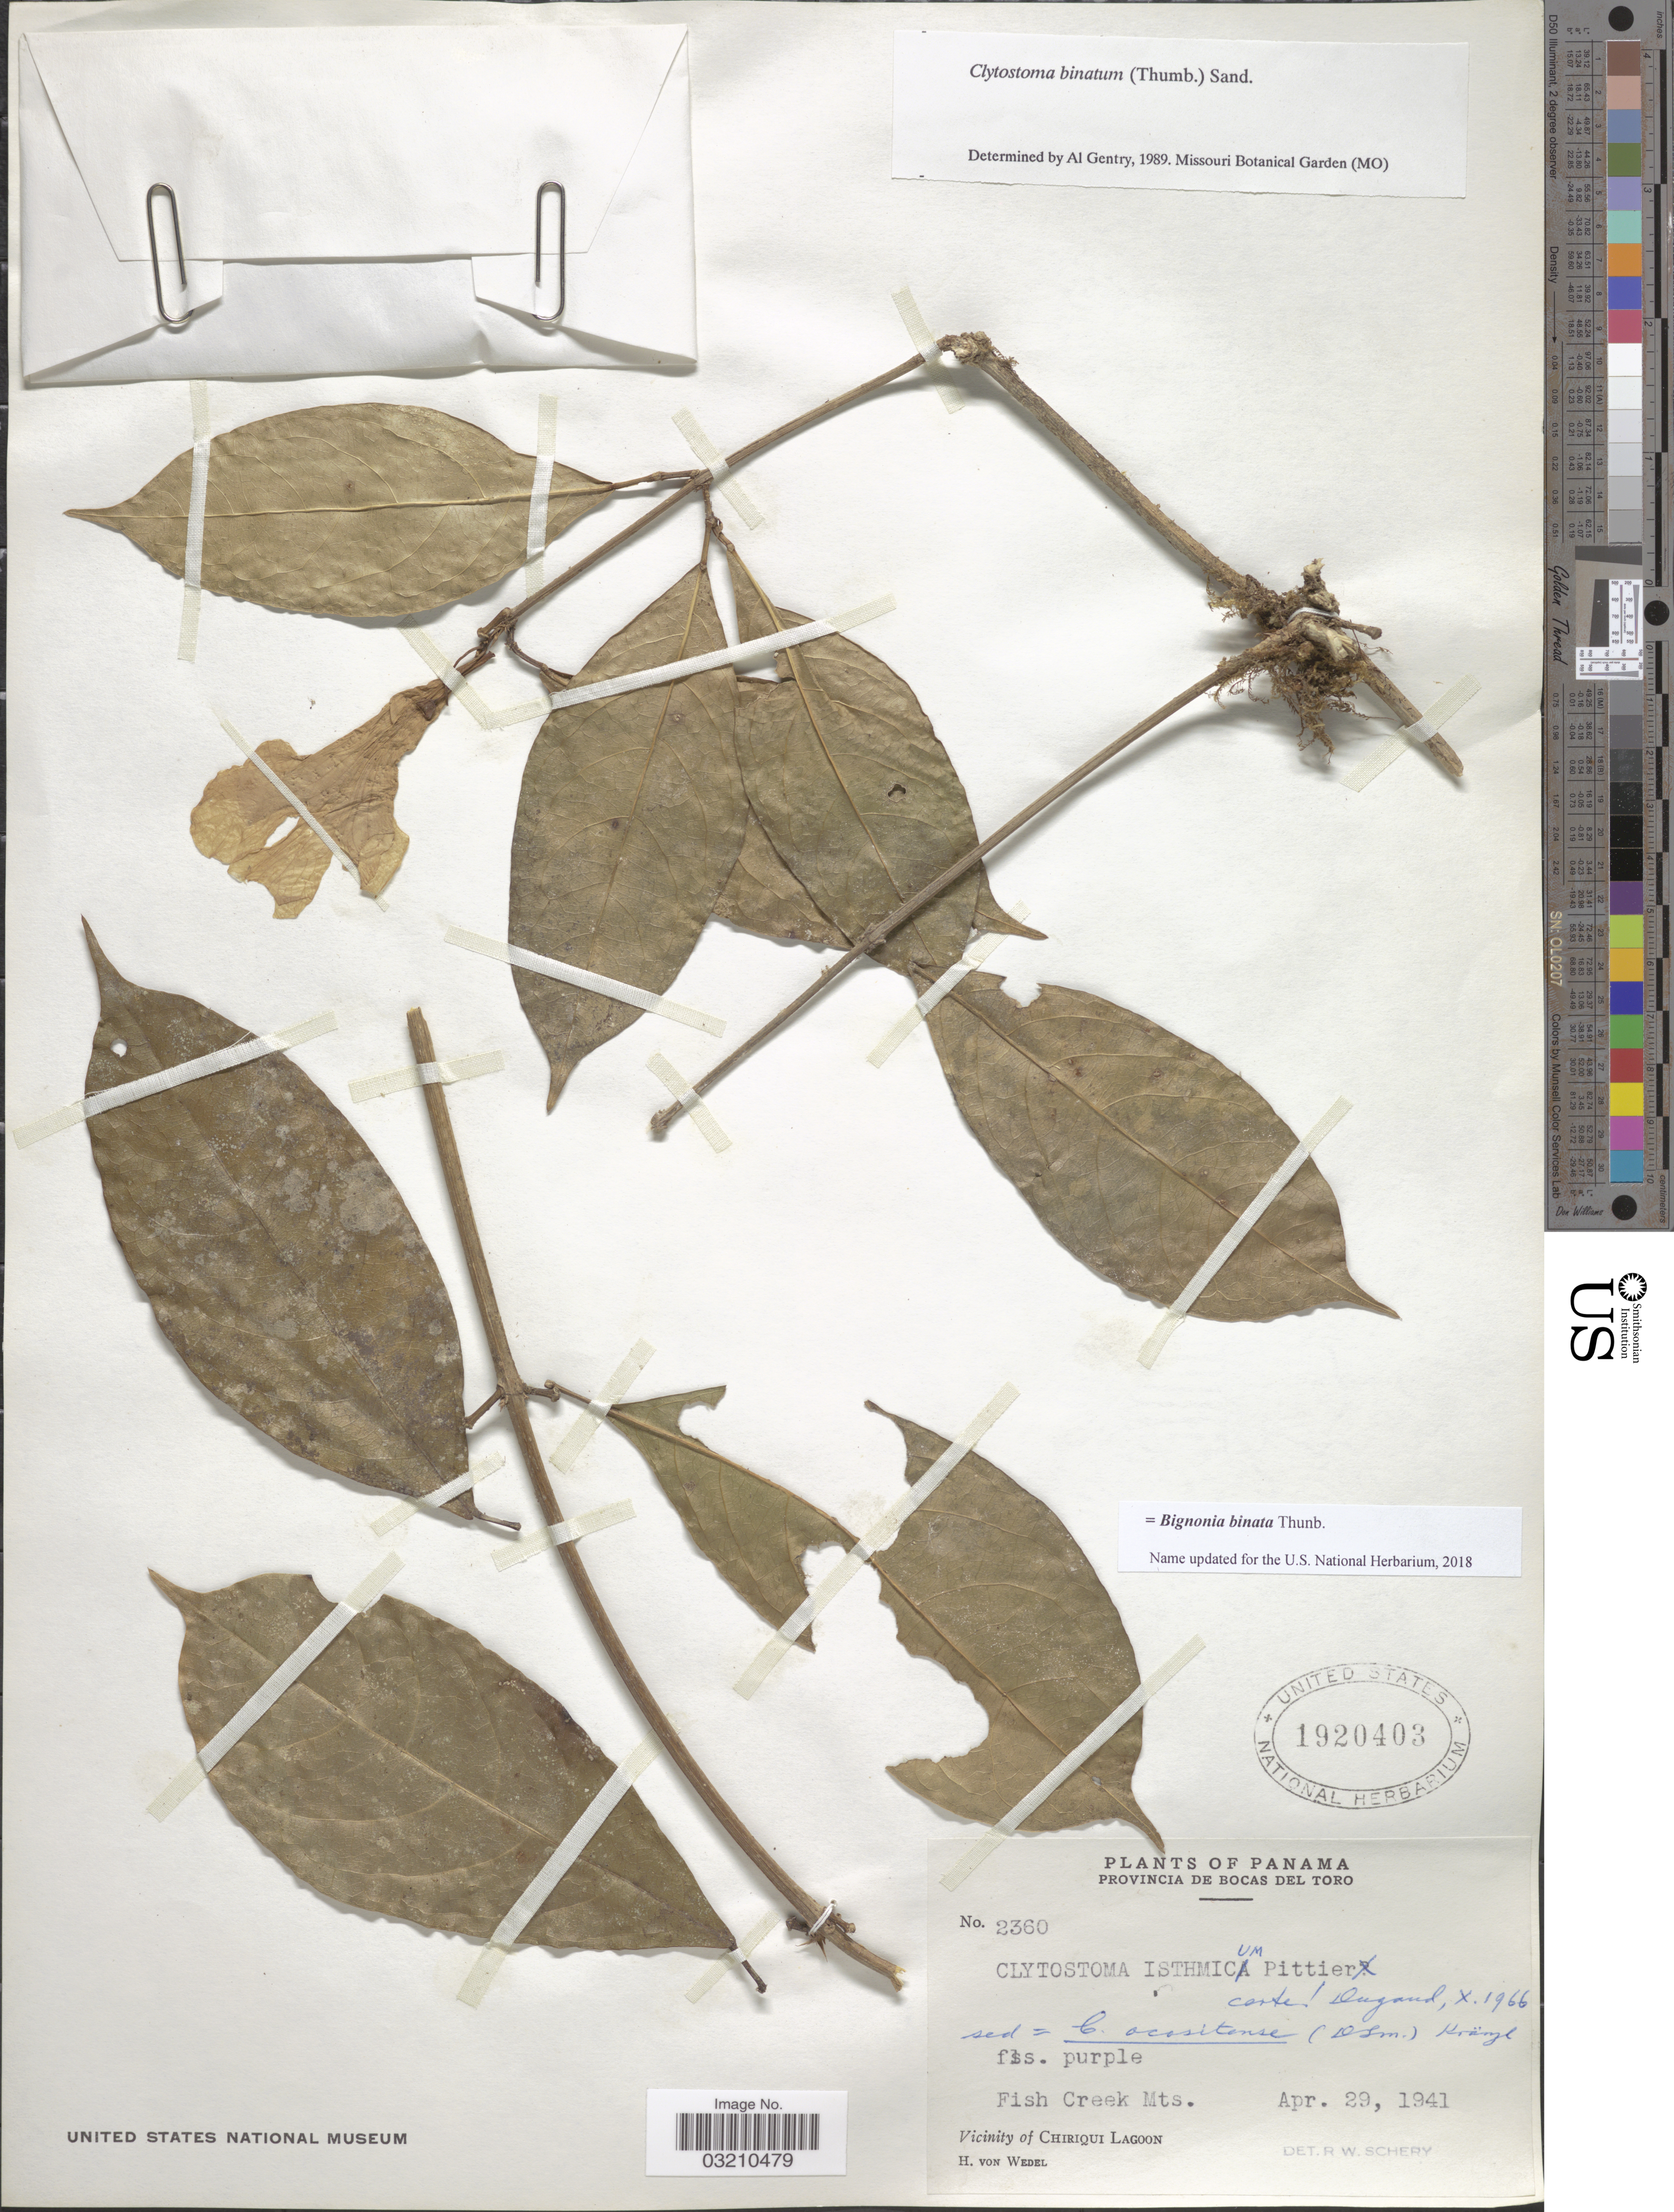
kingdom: Plantae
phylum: Tracheophyta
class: Magnoliopsida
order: Lamiales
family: Bignoniaceae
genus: Bignonia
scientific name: Bignonia binata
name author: Thunb.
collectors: H. von Wedel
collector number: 2360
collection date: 1941-04-29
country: Panama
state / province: Bocas del Toro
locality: Fish Creek Mts. Vicinity of Chiriqui Lagoon.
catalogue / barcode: US 1920403